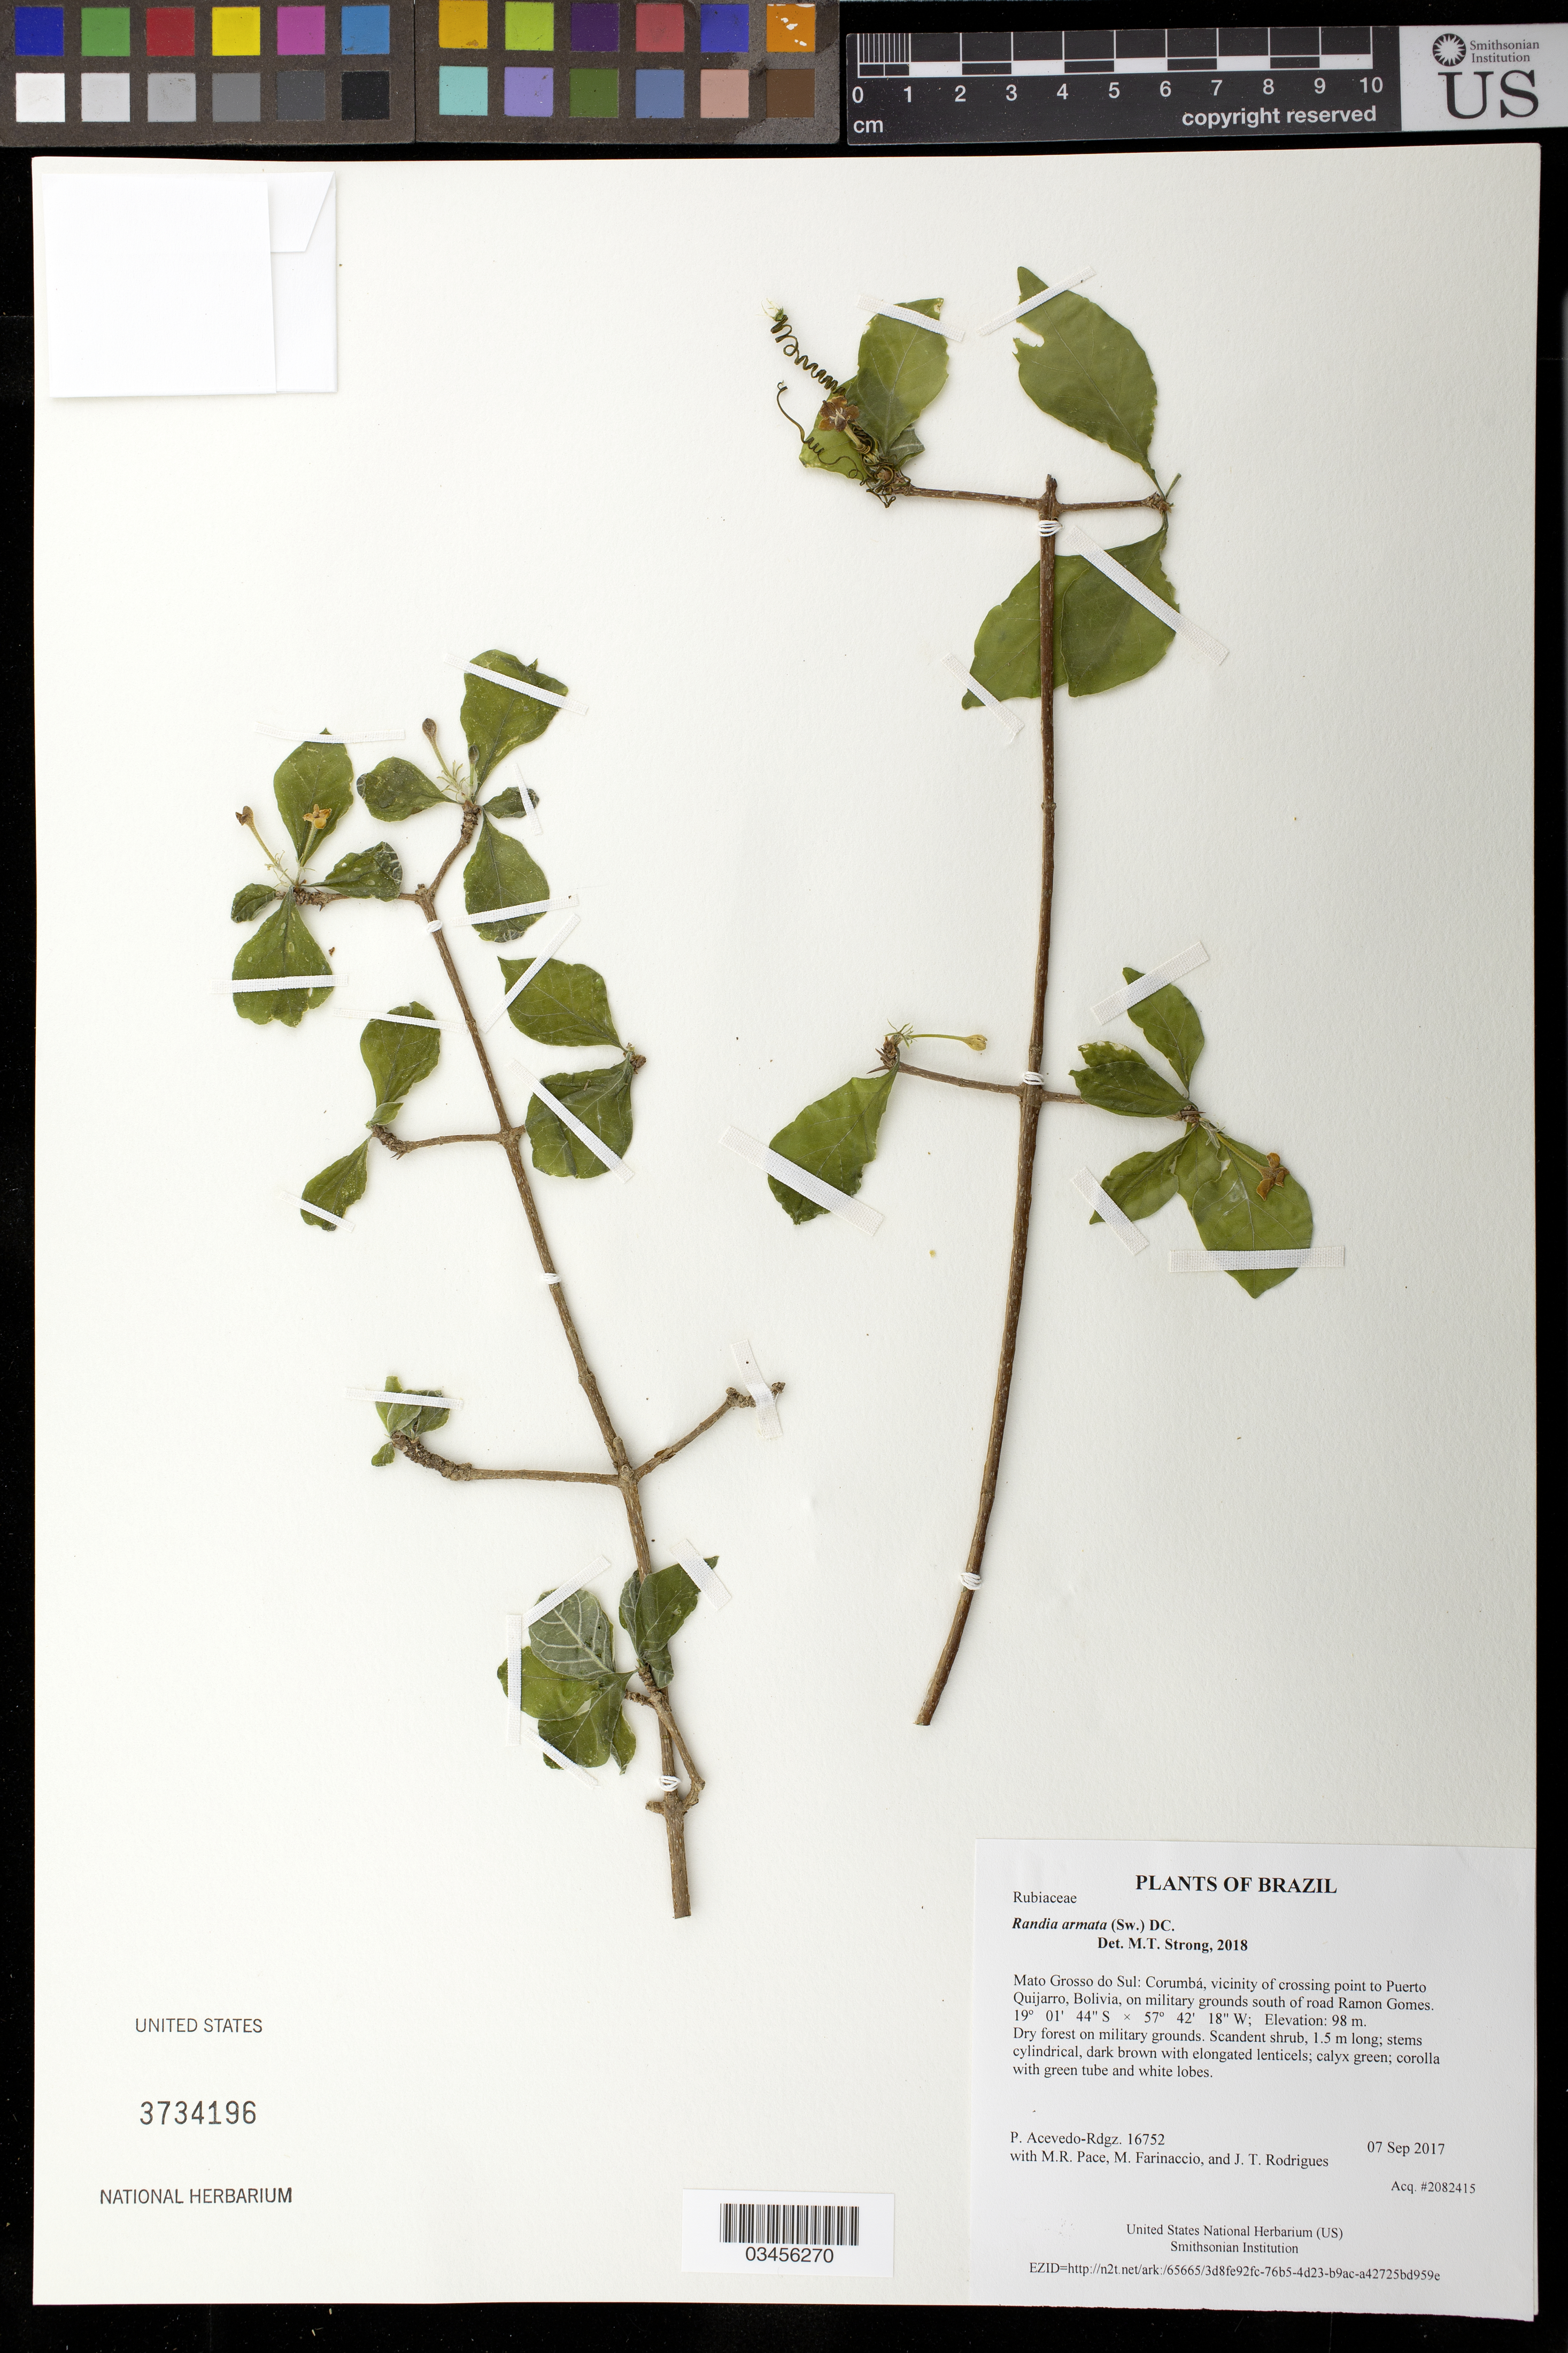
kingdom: Plantae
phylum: Tracheophyta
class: Magnoliopsida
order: Gentianales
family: Rubiaceae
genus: Randia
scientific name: Randia armata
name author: (Sw.) DC.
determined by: Strong, Mark T., (BOT), Smithsonian Institution - National Museum of Natural History (UNITED STATES)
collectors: P. Acevedo-Rodr., M. R. Pace, M. Farinaccio & J. T. Rodrigues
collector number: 16752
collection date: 2017-09-07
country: Brazil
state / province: Mato Grosso do Sul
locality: Corumbá, vicinity of crossing point to Puerto Quijarro, Bolivia, on military grounds south of road Ramon Gomes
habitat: Dry forest on military grounds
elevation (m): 98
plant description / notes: US, MO, K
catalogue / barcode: US 3734196